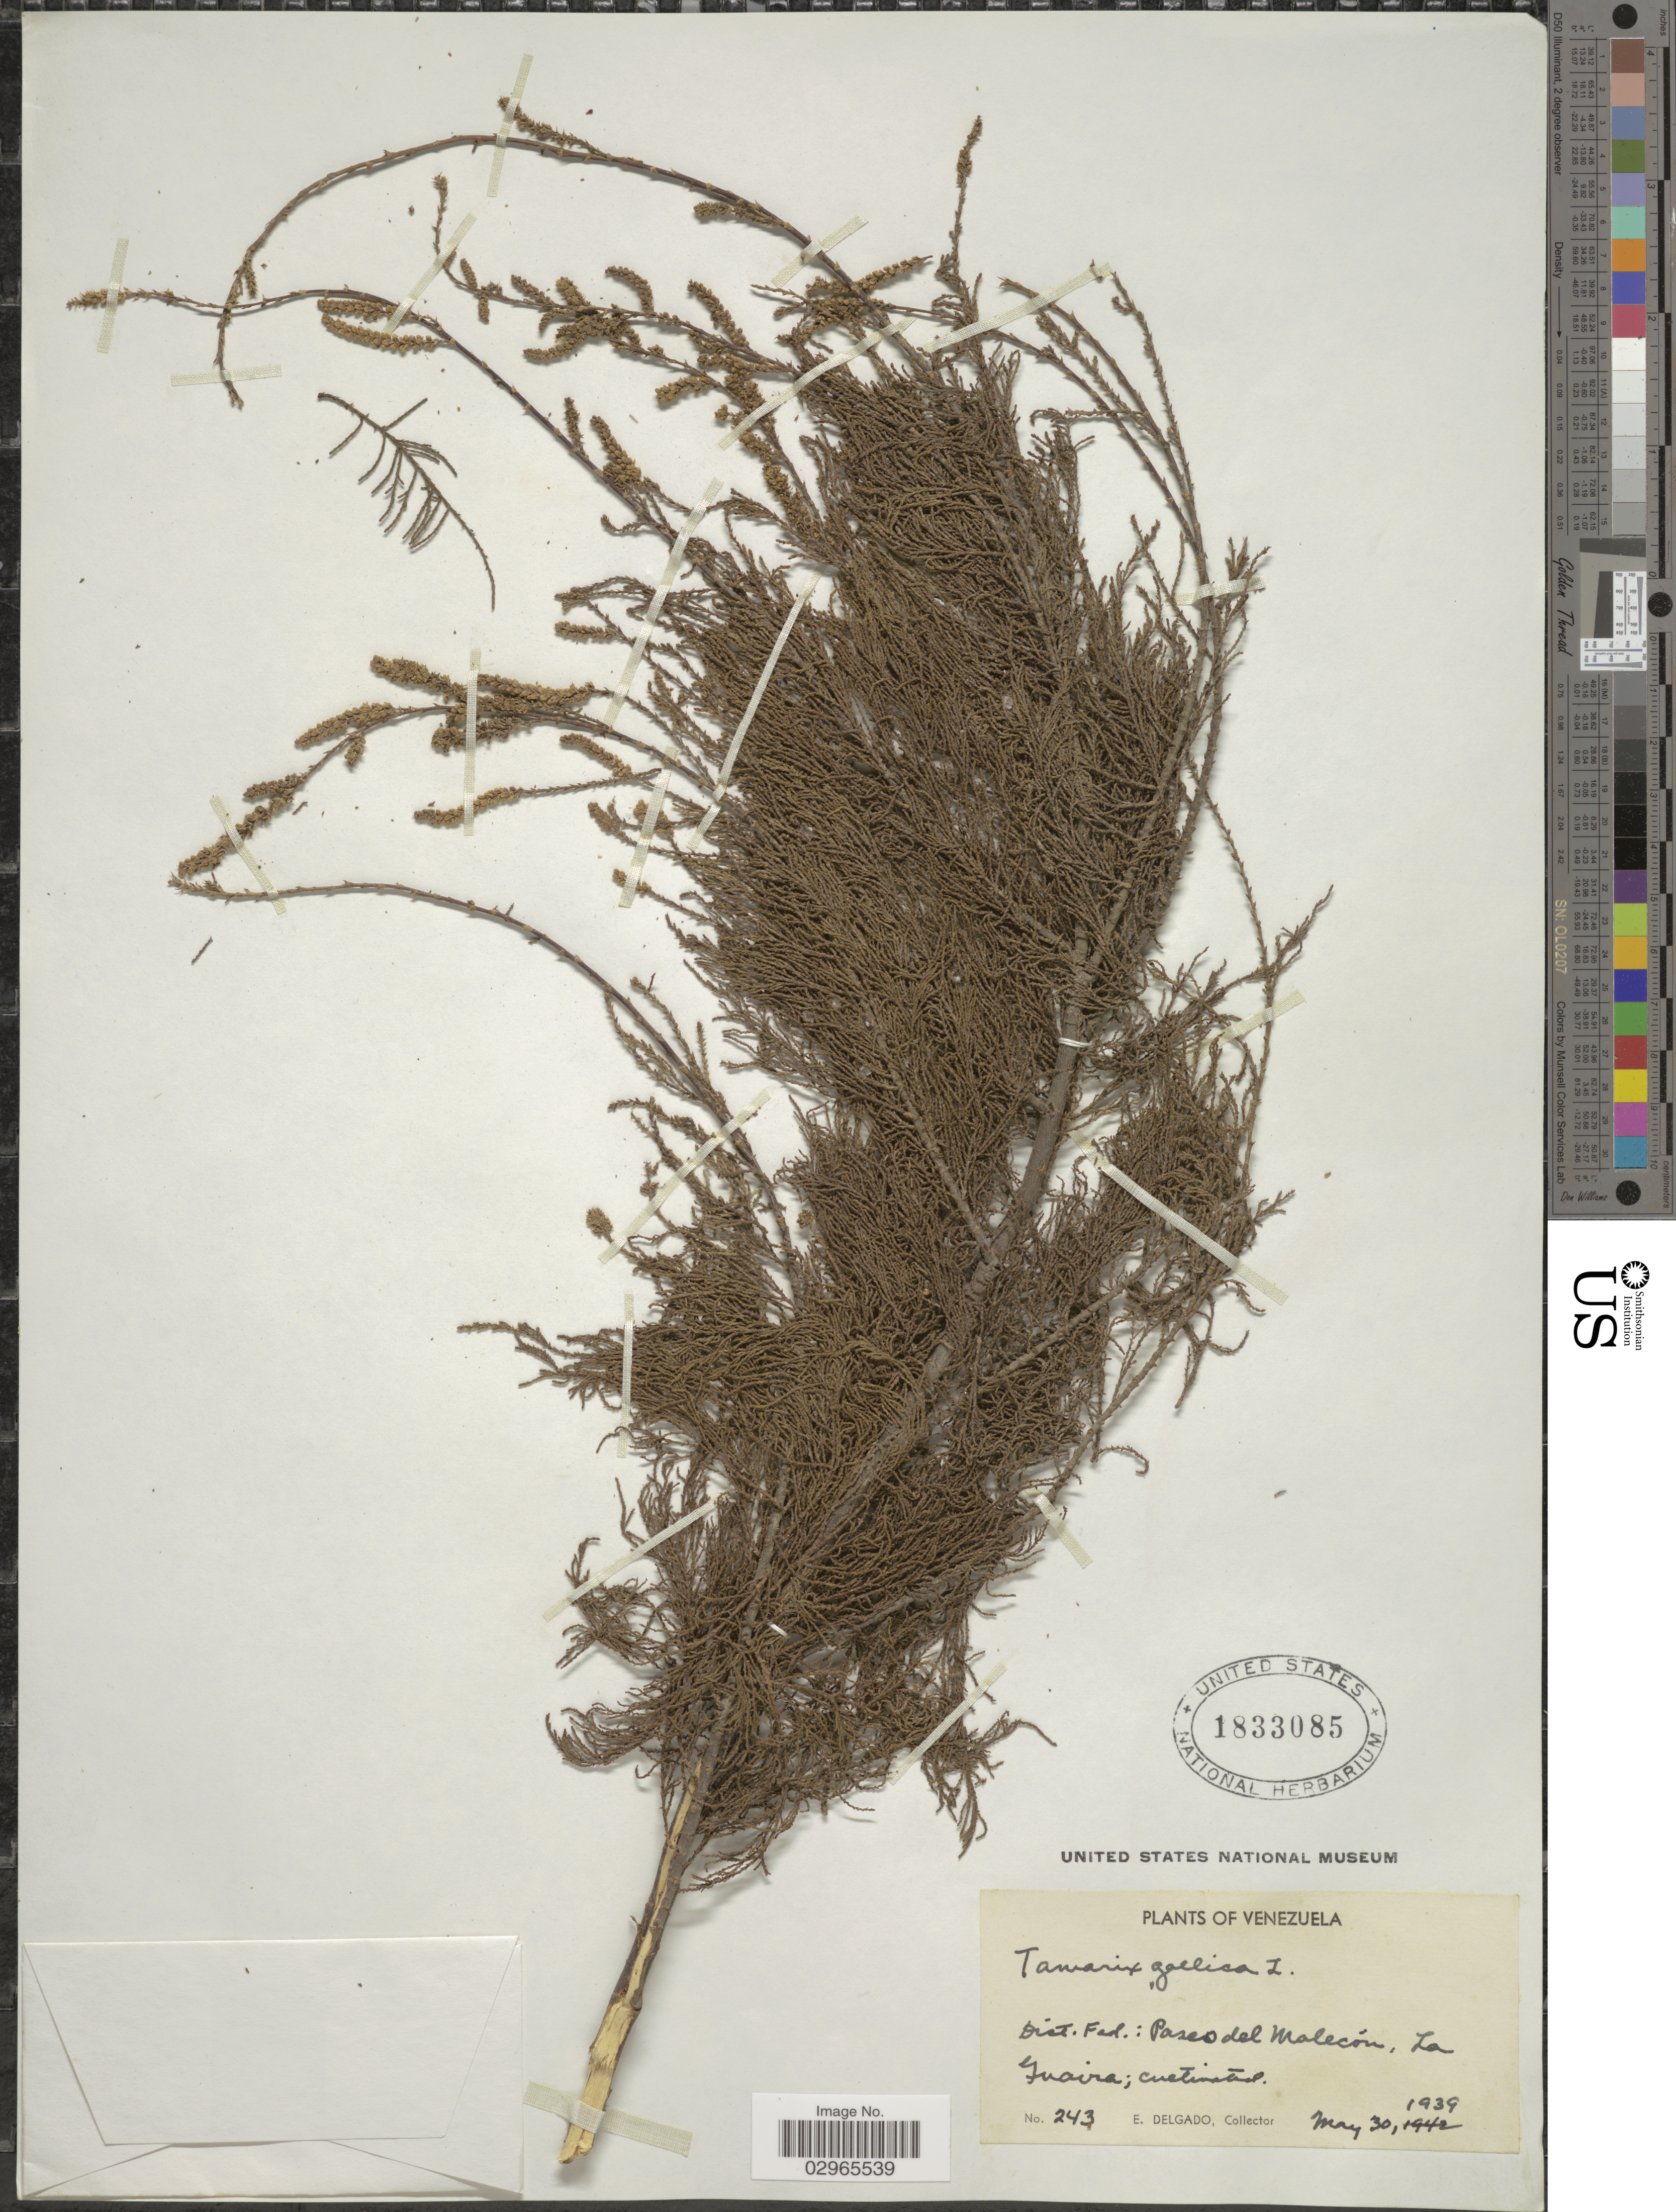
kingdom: Plantae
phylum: Tracheophyta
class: Magnoliopsida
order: Caryophyllales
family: Tamaricaceae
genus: Tamarix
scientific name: Tamarix gallica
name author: L.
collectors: E. Delgado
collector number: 243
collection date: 1939-05-30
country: Venezuela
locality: Dist. Fed.: Paseo del Malecón, La Guaira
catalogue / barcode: US 1833085